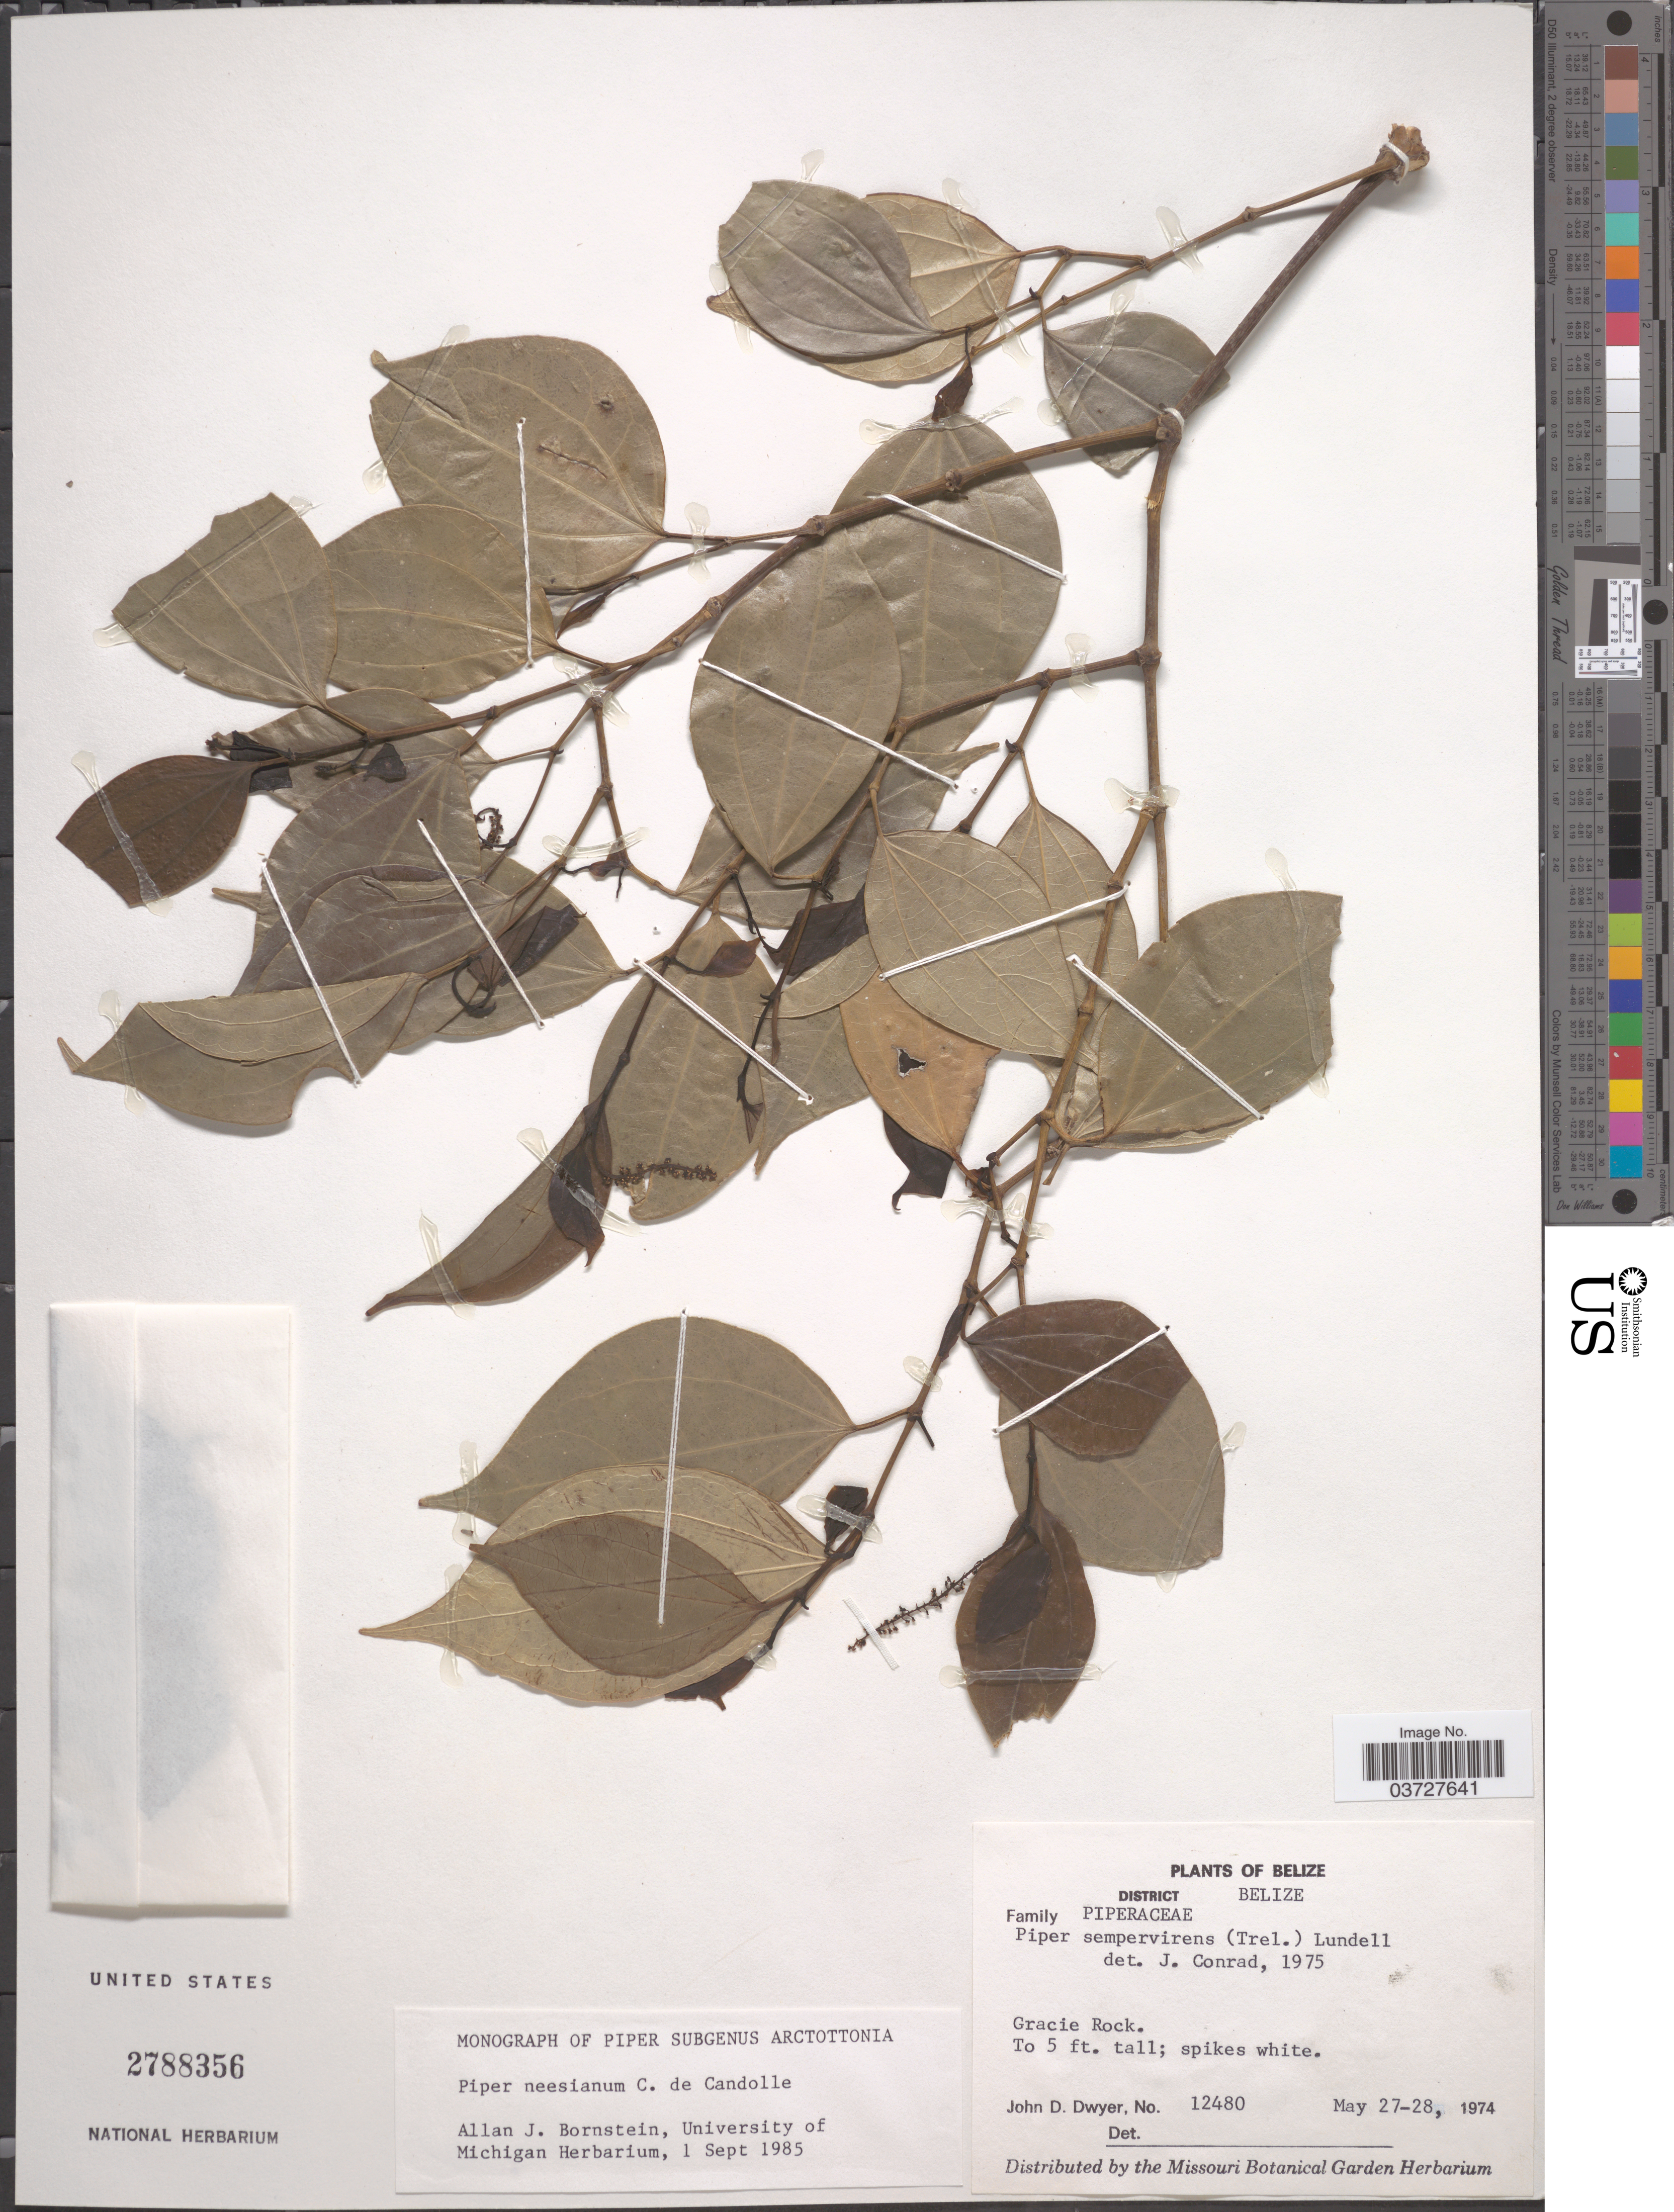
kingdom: Plantae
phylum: Tracheophyta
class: Magnoliopsida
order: Piperales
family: Piperaceae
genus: Piper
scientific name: Piper neesianum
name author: C. DC.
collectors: J. D. Dwyer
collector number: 12480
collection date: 1974-05-27/1974-05-28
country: Belize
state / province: Belize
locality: District of Belize. Gracie Rock.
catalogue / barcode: US 2788356